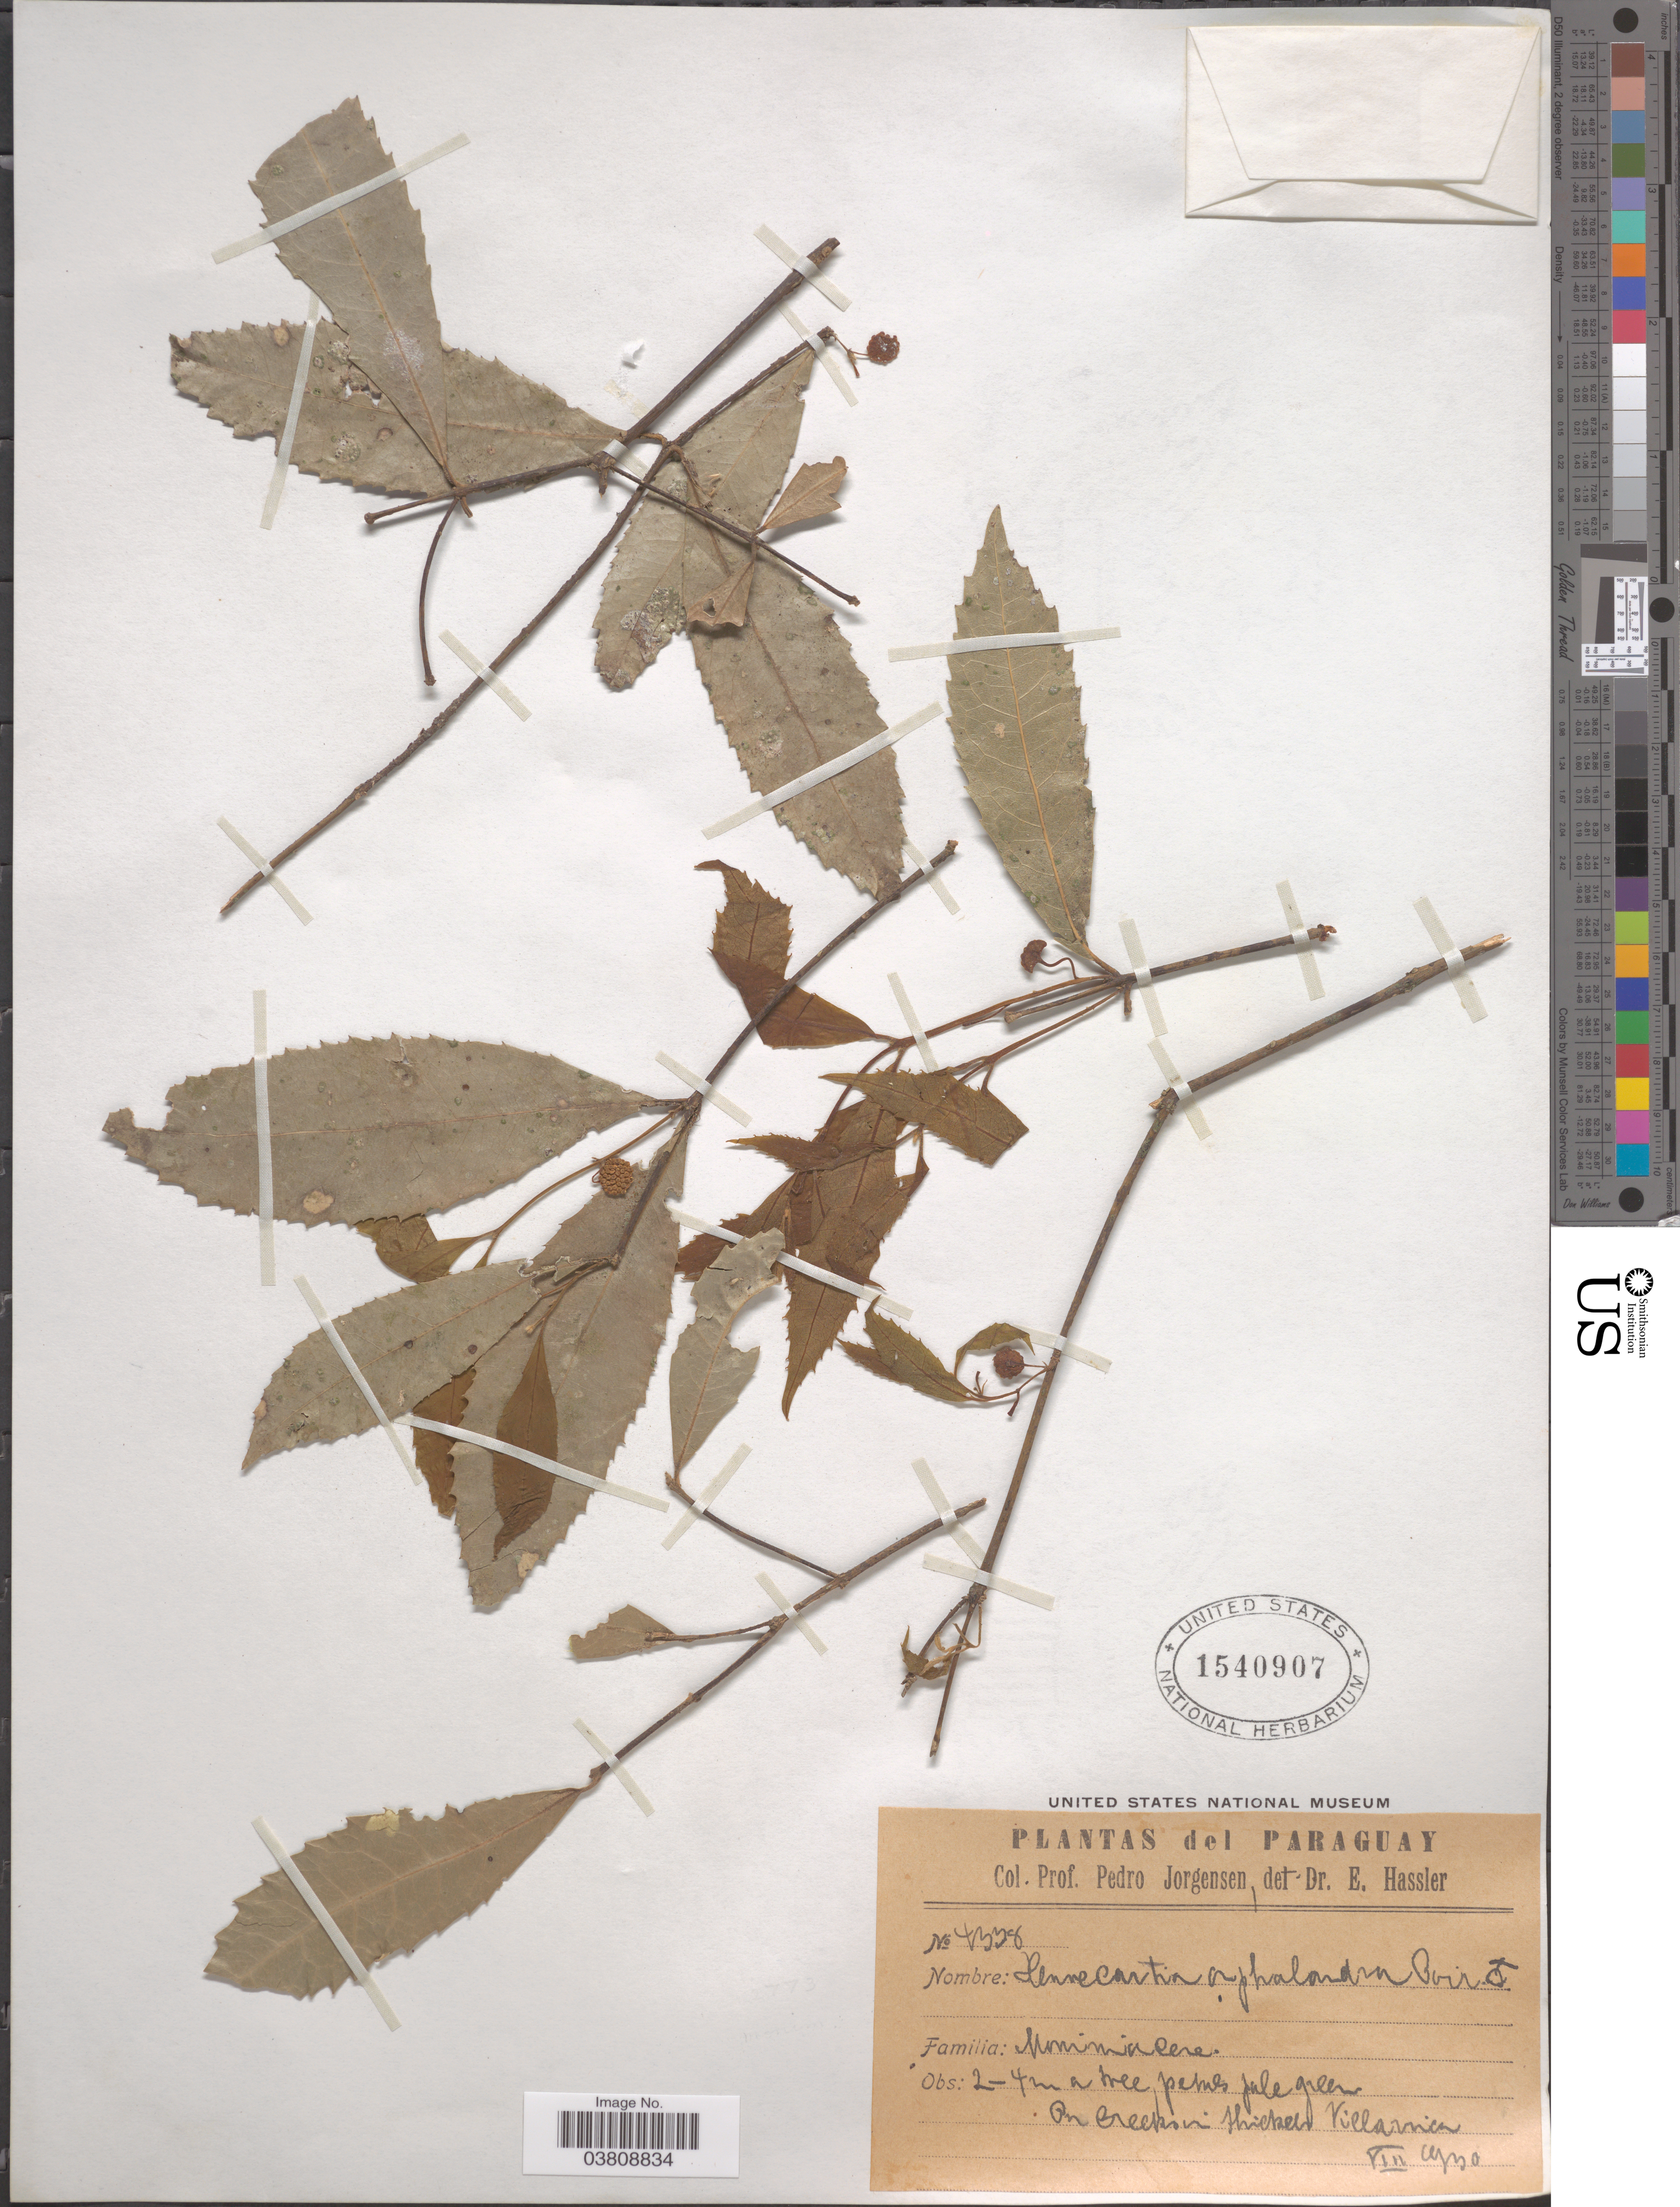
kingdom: Plantae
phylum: Tracheophyta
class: Magnoliopsida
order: Laurales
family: Monimiaceae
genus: Hennecartia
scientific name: Hennecartia omphalandra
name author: J. Poiss.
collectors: P. Jörgensen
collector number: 43378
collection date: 1930-08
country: Paraguay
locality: On creeks in thickets Villarica.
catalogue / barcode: US 1540907